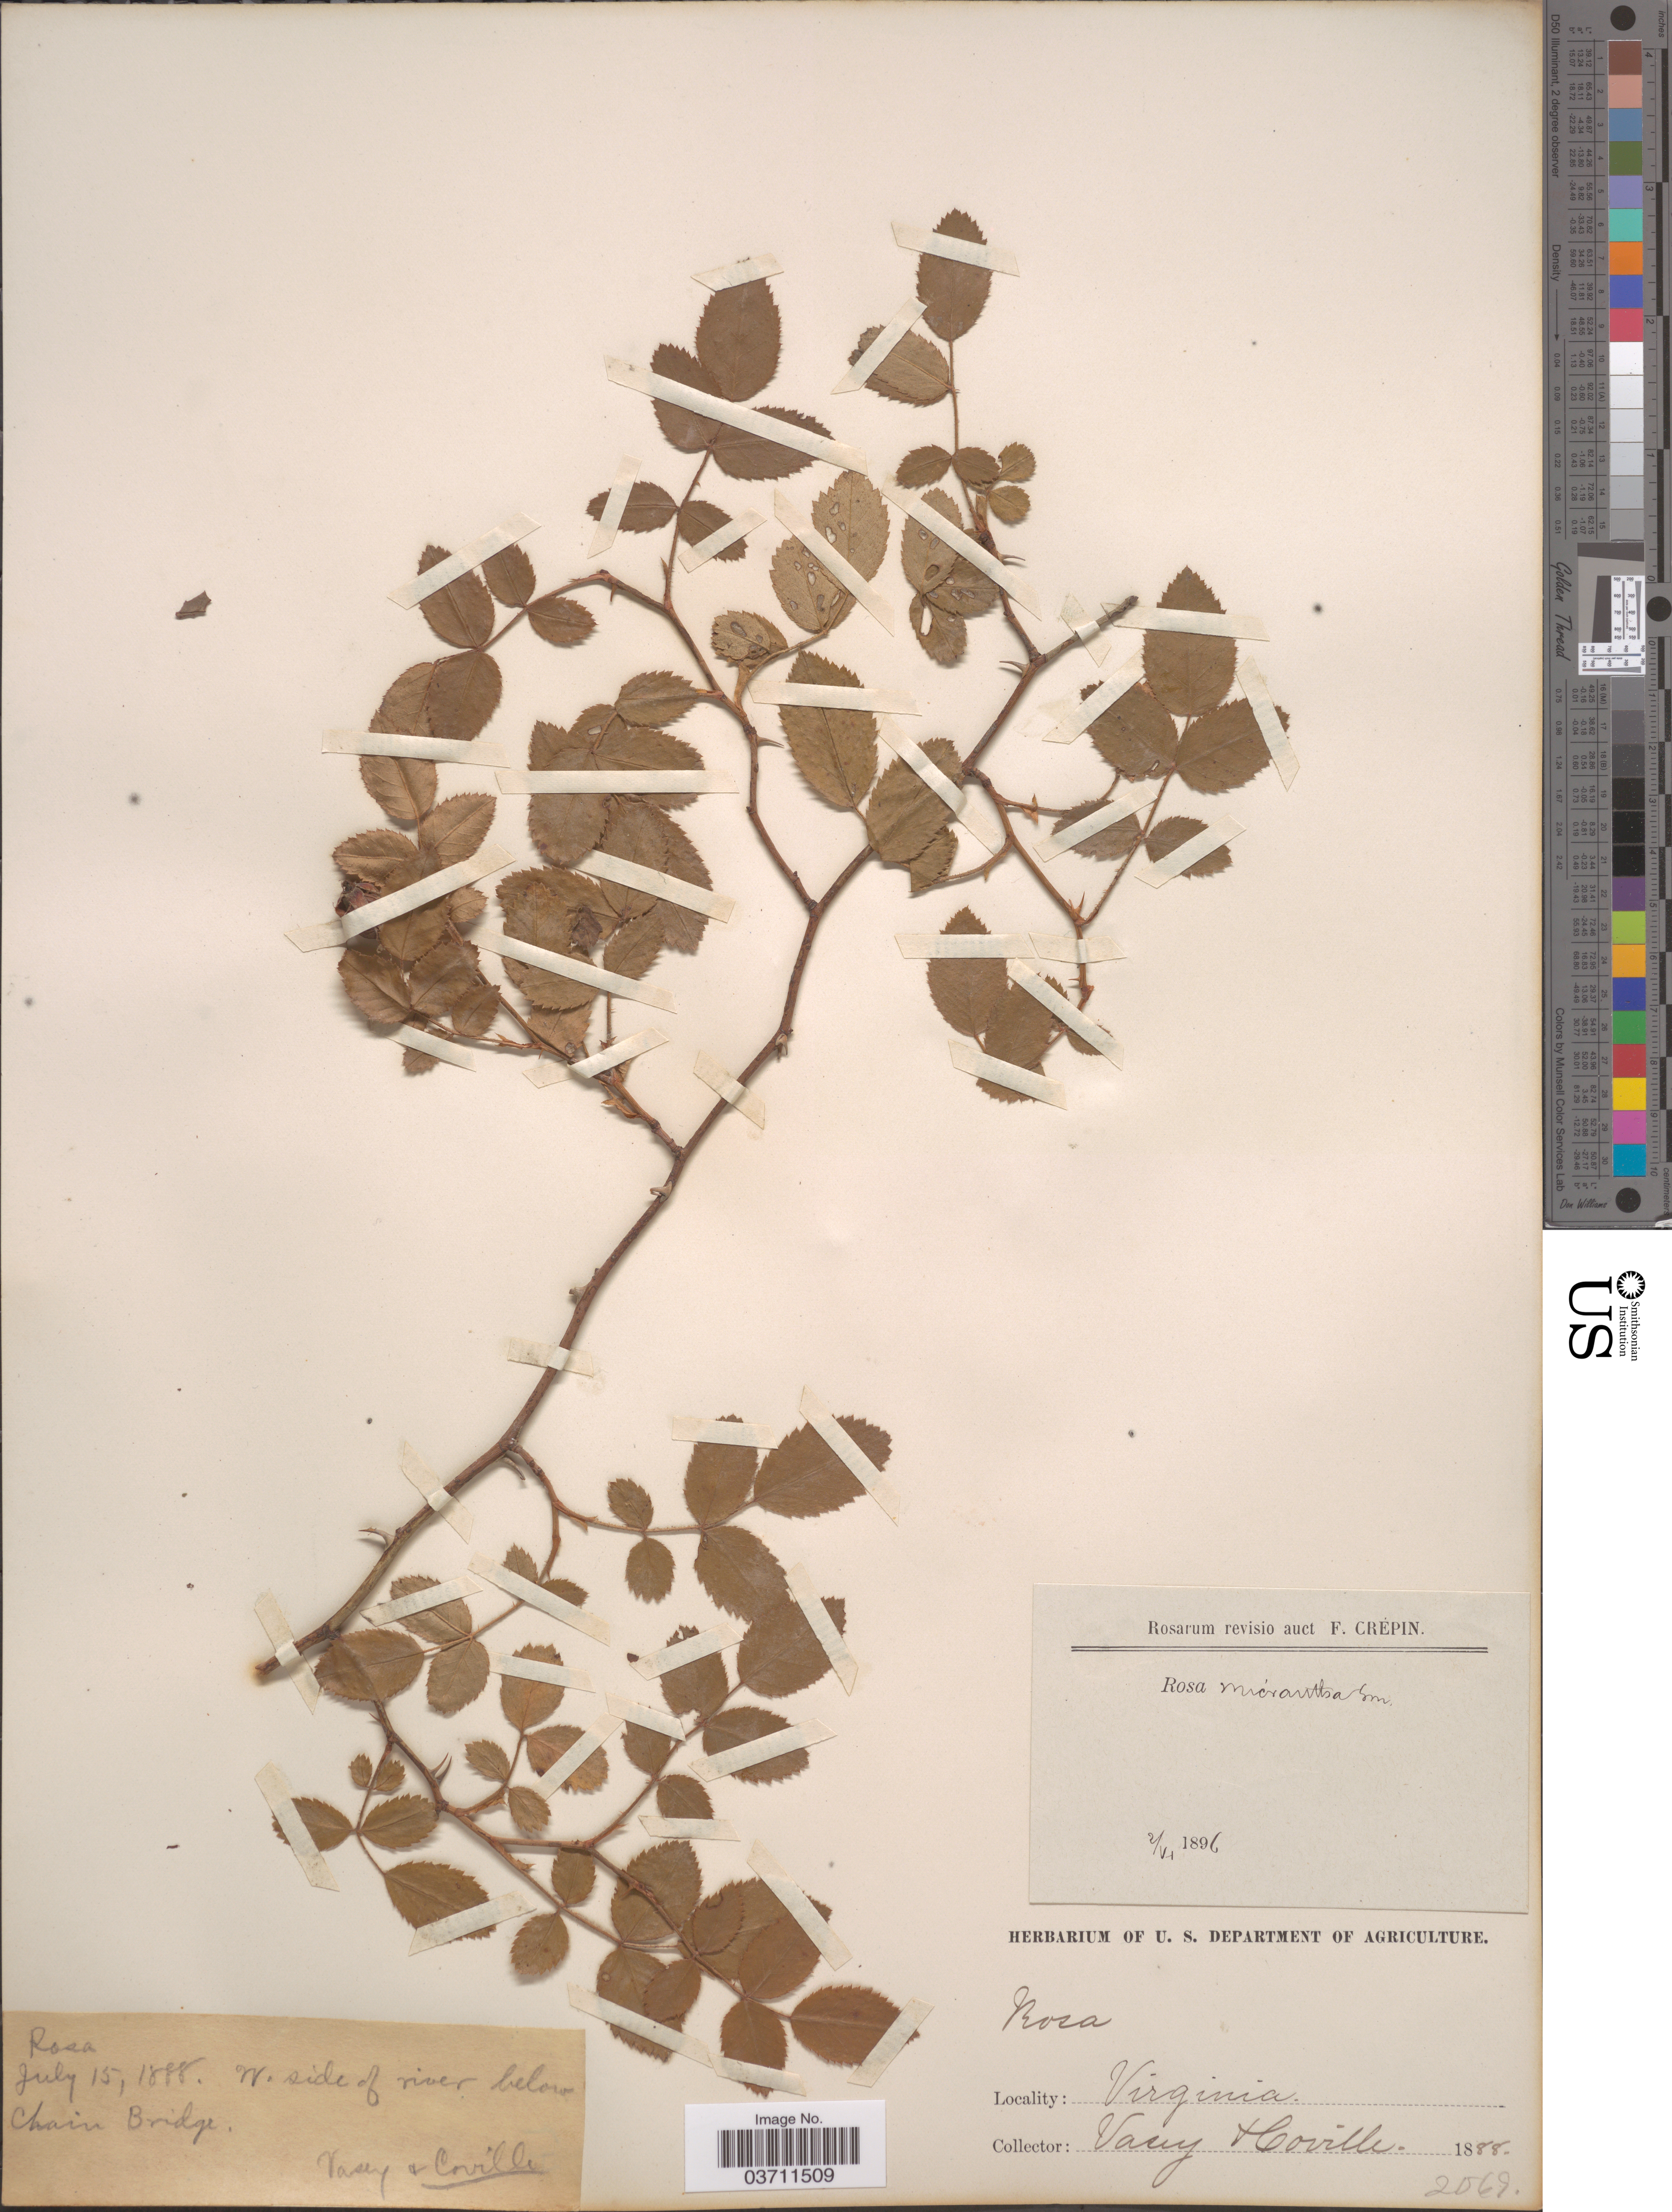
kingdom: Plantae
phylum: Tracheophyta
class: Magnoliopsida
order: Rosales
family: Rosaceae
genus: Rosa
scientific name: Rosa micrantha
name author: Borrer ex Small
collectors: Vasey, -- & Coville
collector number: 2069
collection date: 1888-07-15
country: United States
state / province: Virginia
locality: W. side of river below Chain Bridge.